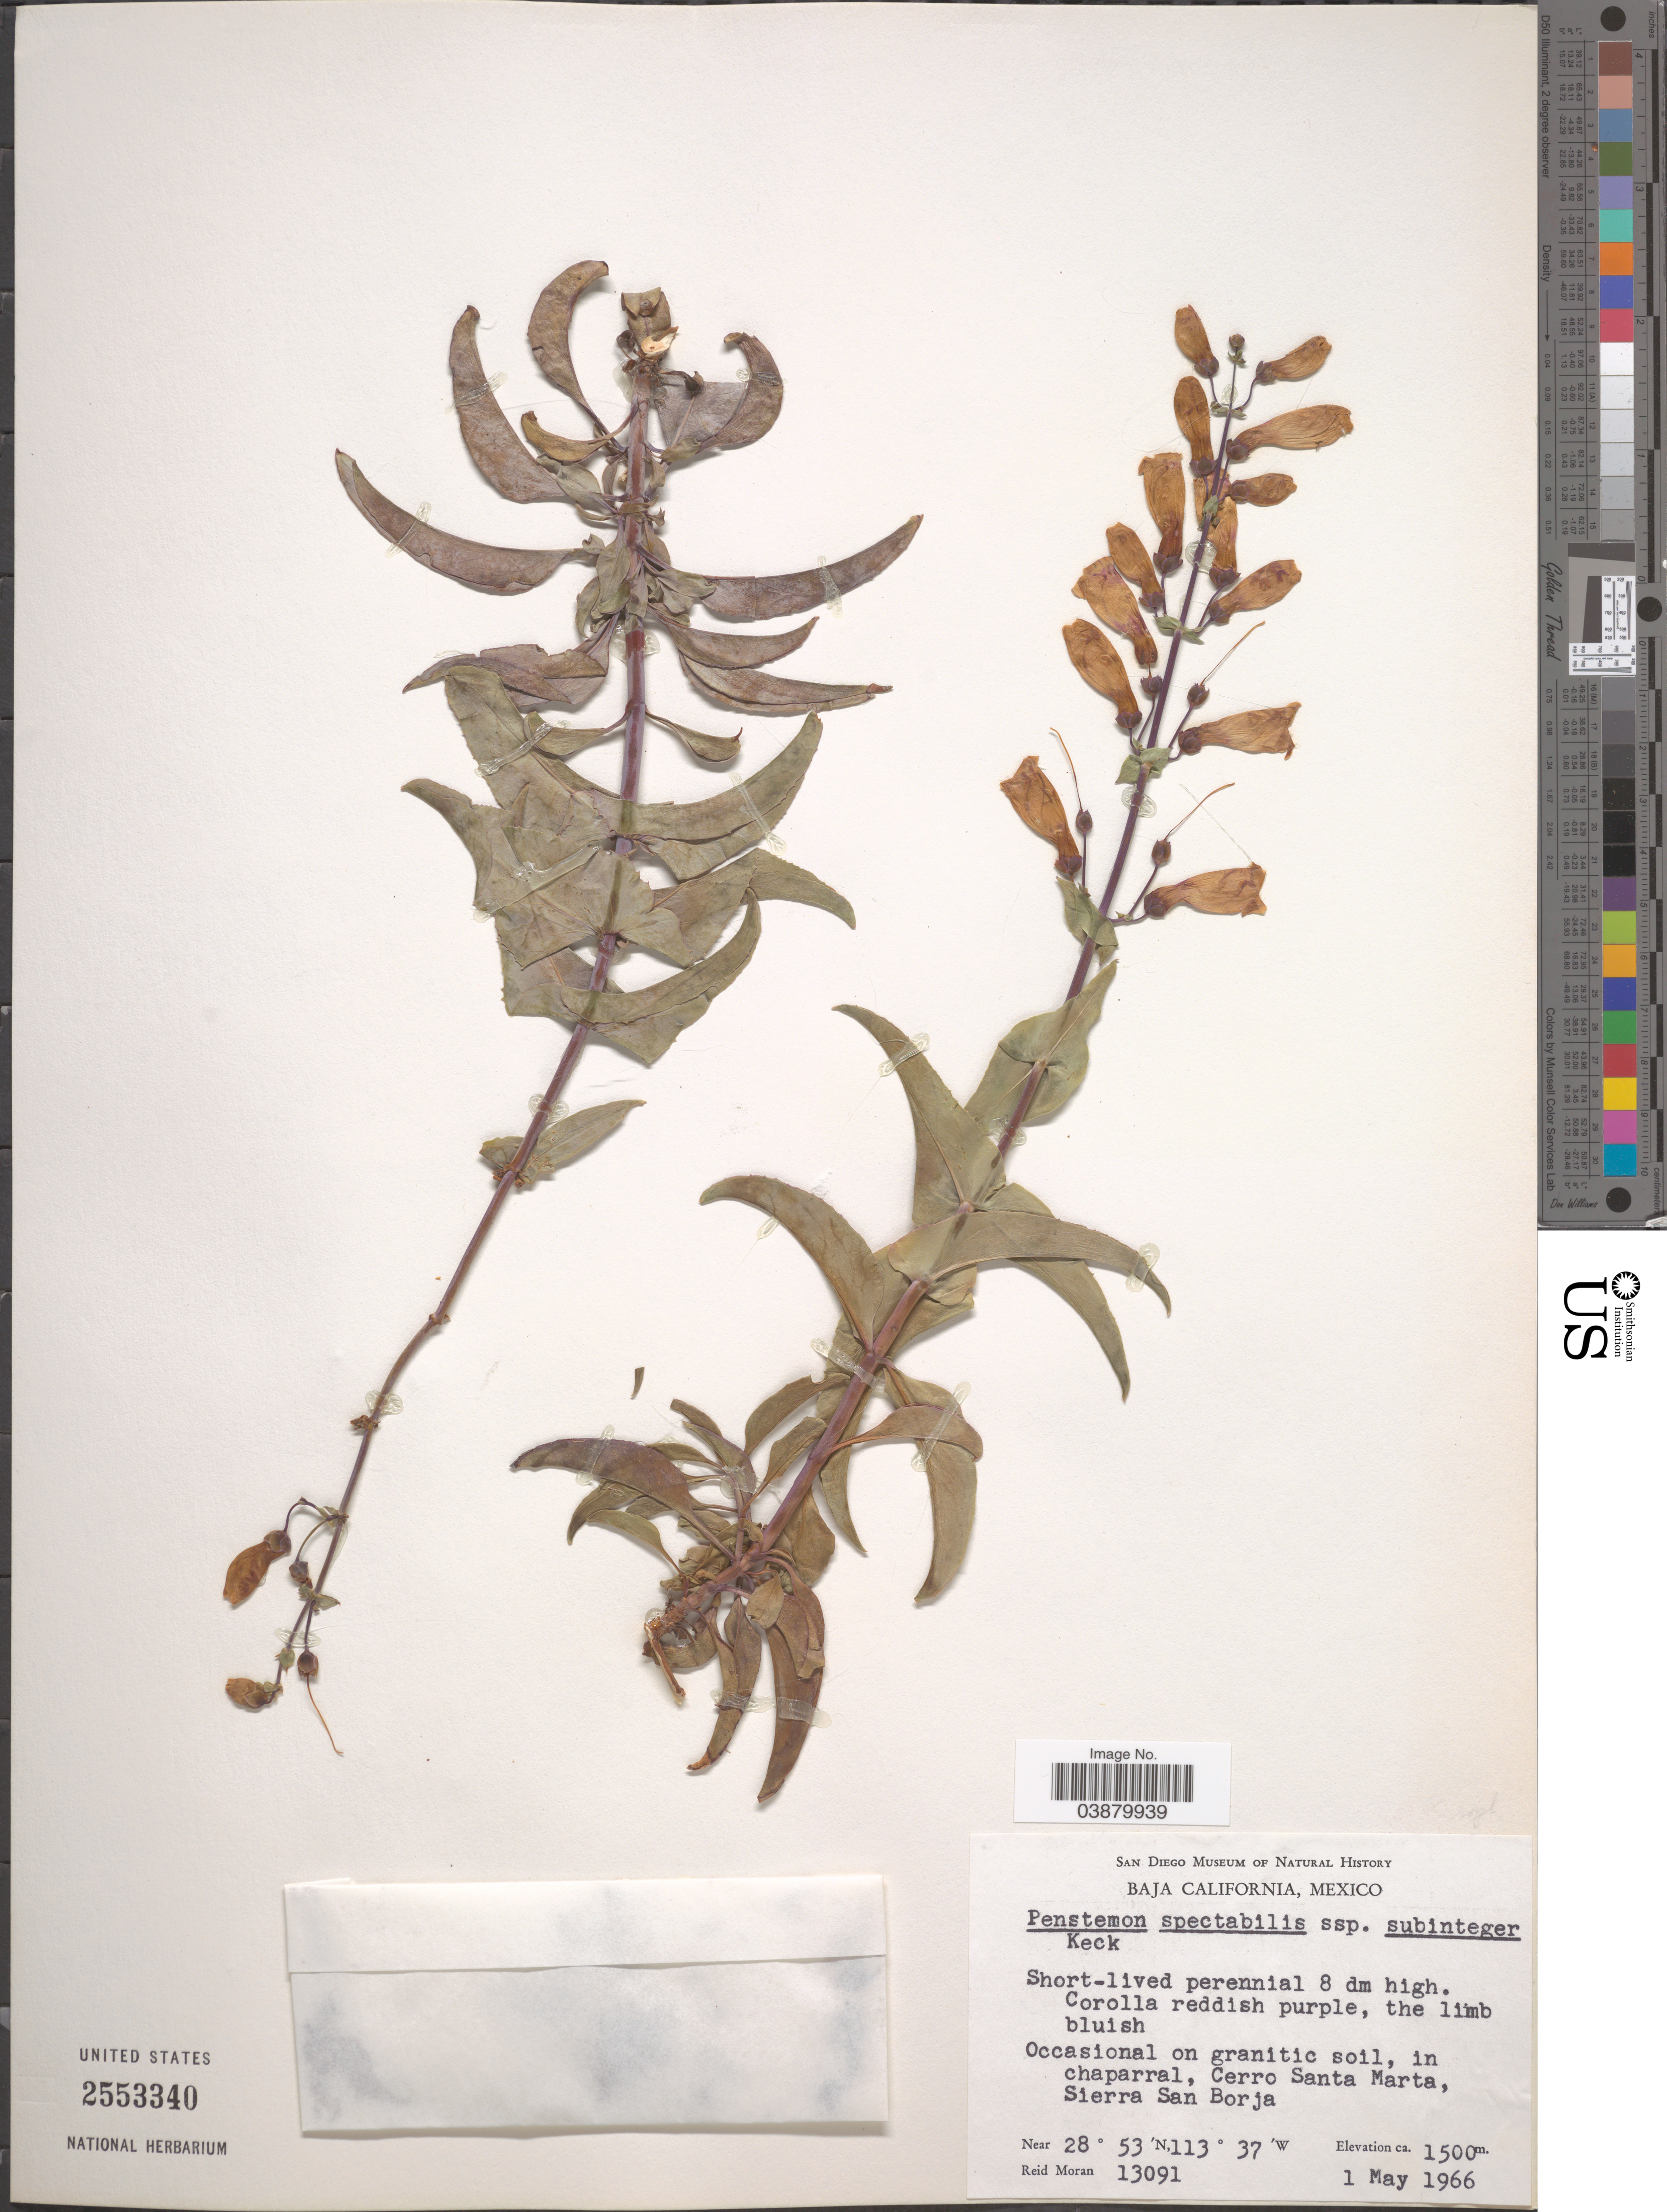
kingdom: Plantae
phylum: Tracheophyta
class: Magnoliopsida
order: Lamiales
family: Plantaginaceae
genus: Penstemon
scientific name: Penstemon spectabilis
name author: Thurb. ex Torr. & A. Gray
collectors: R. Moran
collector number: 13091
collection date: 1966-05-01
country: Mexico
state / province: Baja California Norte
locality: In chaparral, Cerro Santa Marta, Sierra San Borja.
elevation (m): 1500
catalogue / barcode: US 2553340